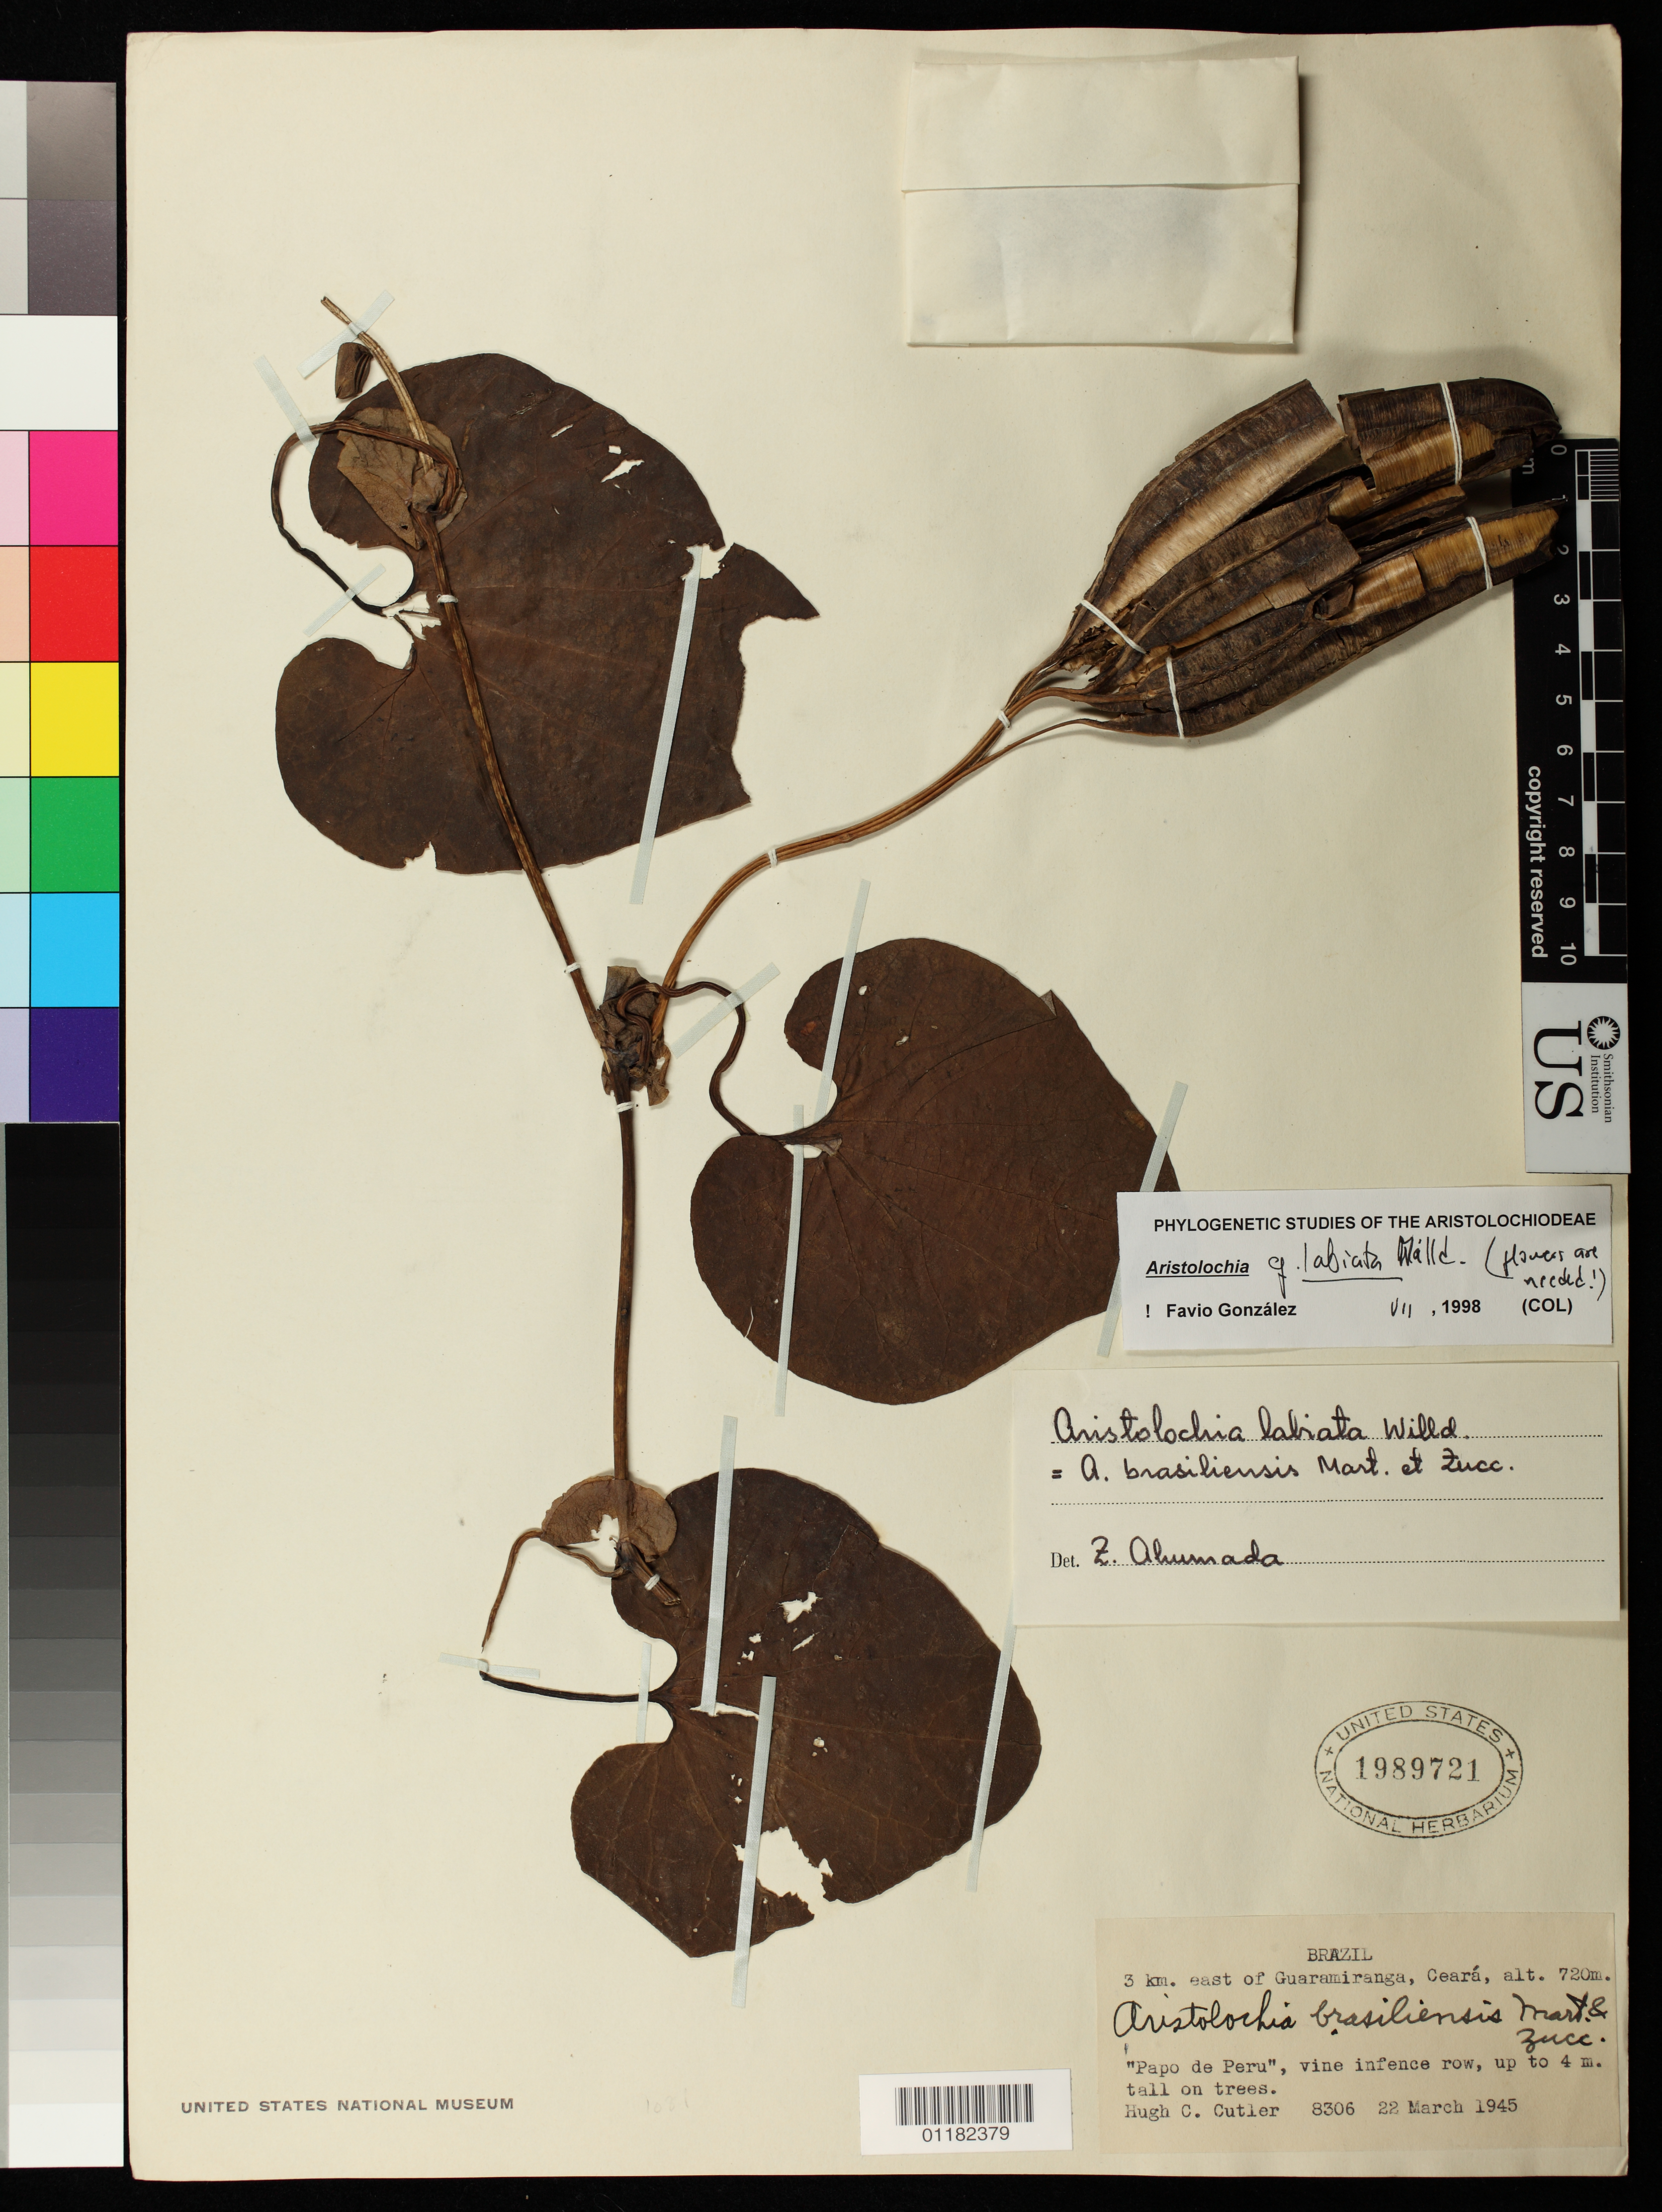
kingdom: Plantae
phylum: Tracheophyta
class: Magnoliopsida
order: Piperales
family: Aristolochiaceae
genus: Aristolochia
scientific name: Aristolochia labiata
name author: Willd.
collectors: H. C. Cutler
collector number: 8306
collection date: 1945-03-22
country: Brazil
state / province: Ceará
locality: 3 km east of Guaramiranga, Ceará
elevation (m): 720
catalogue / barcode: US 1989721